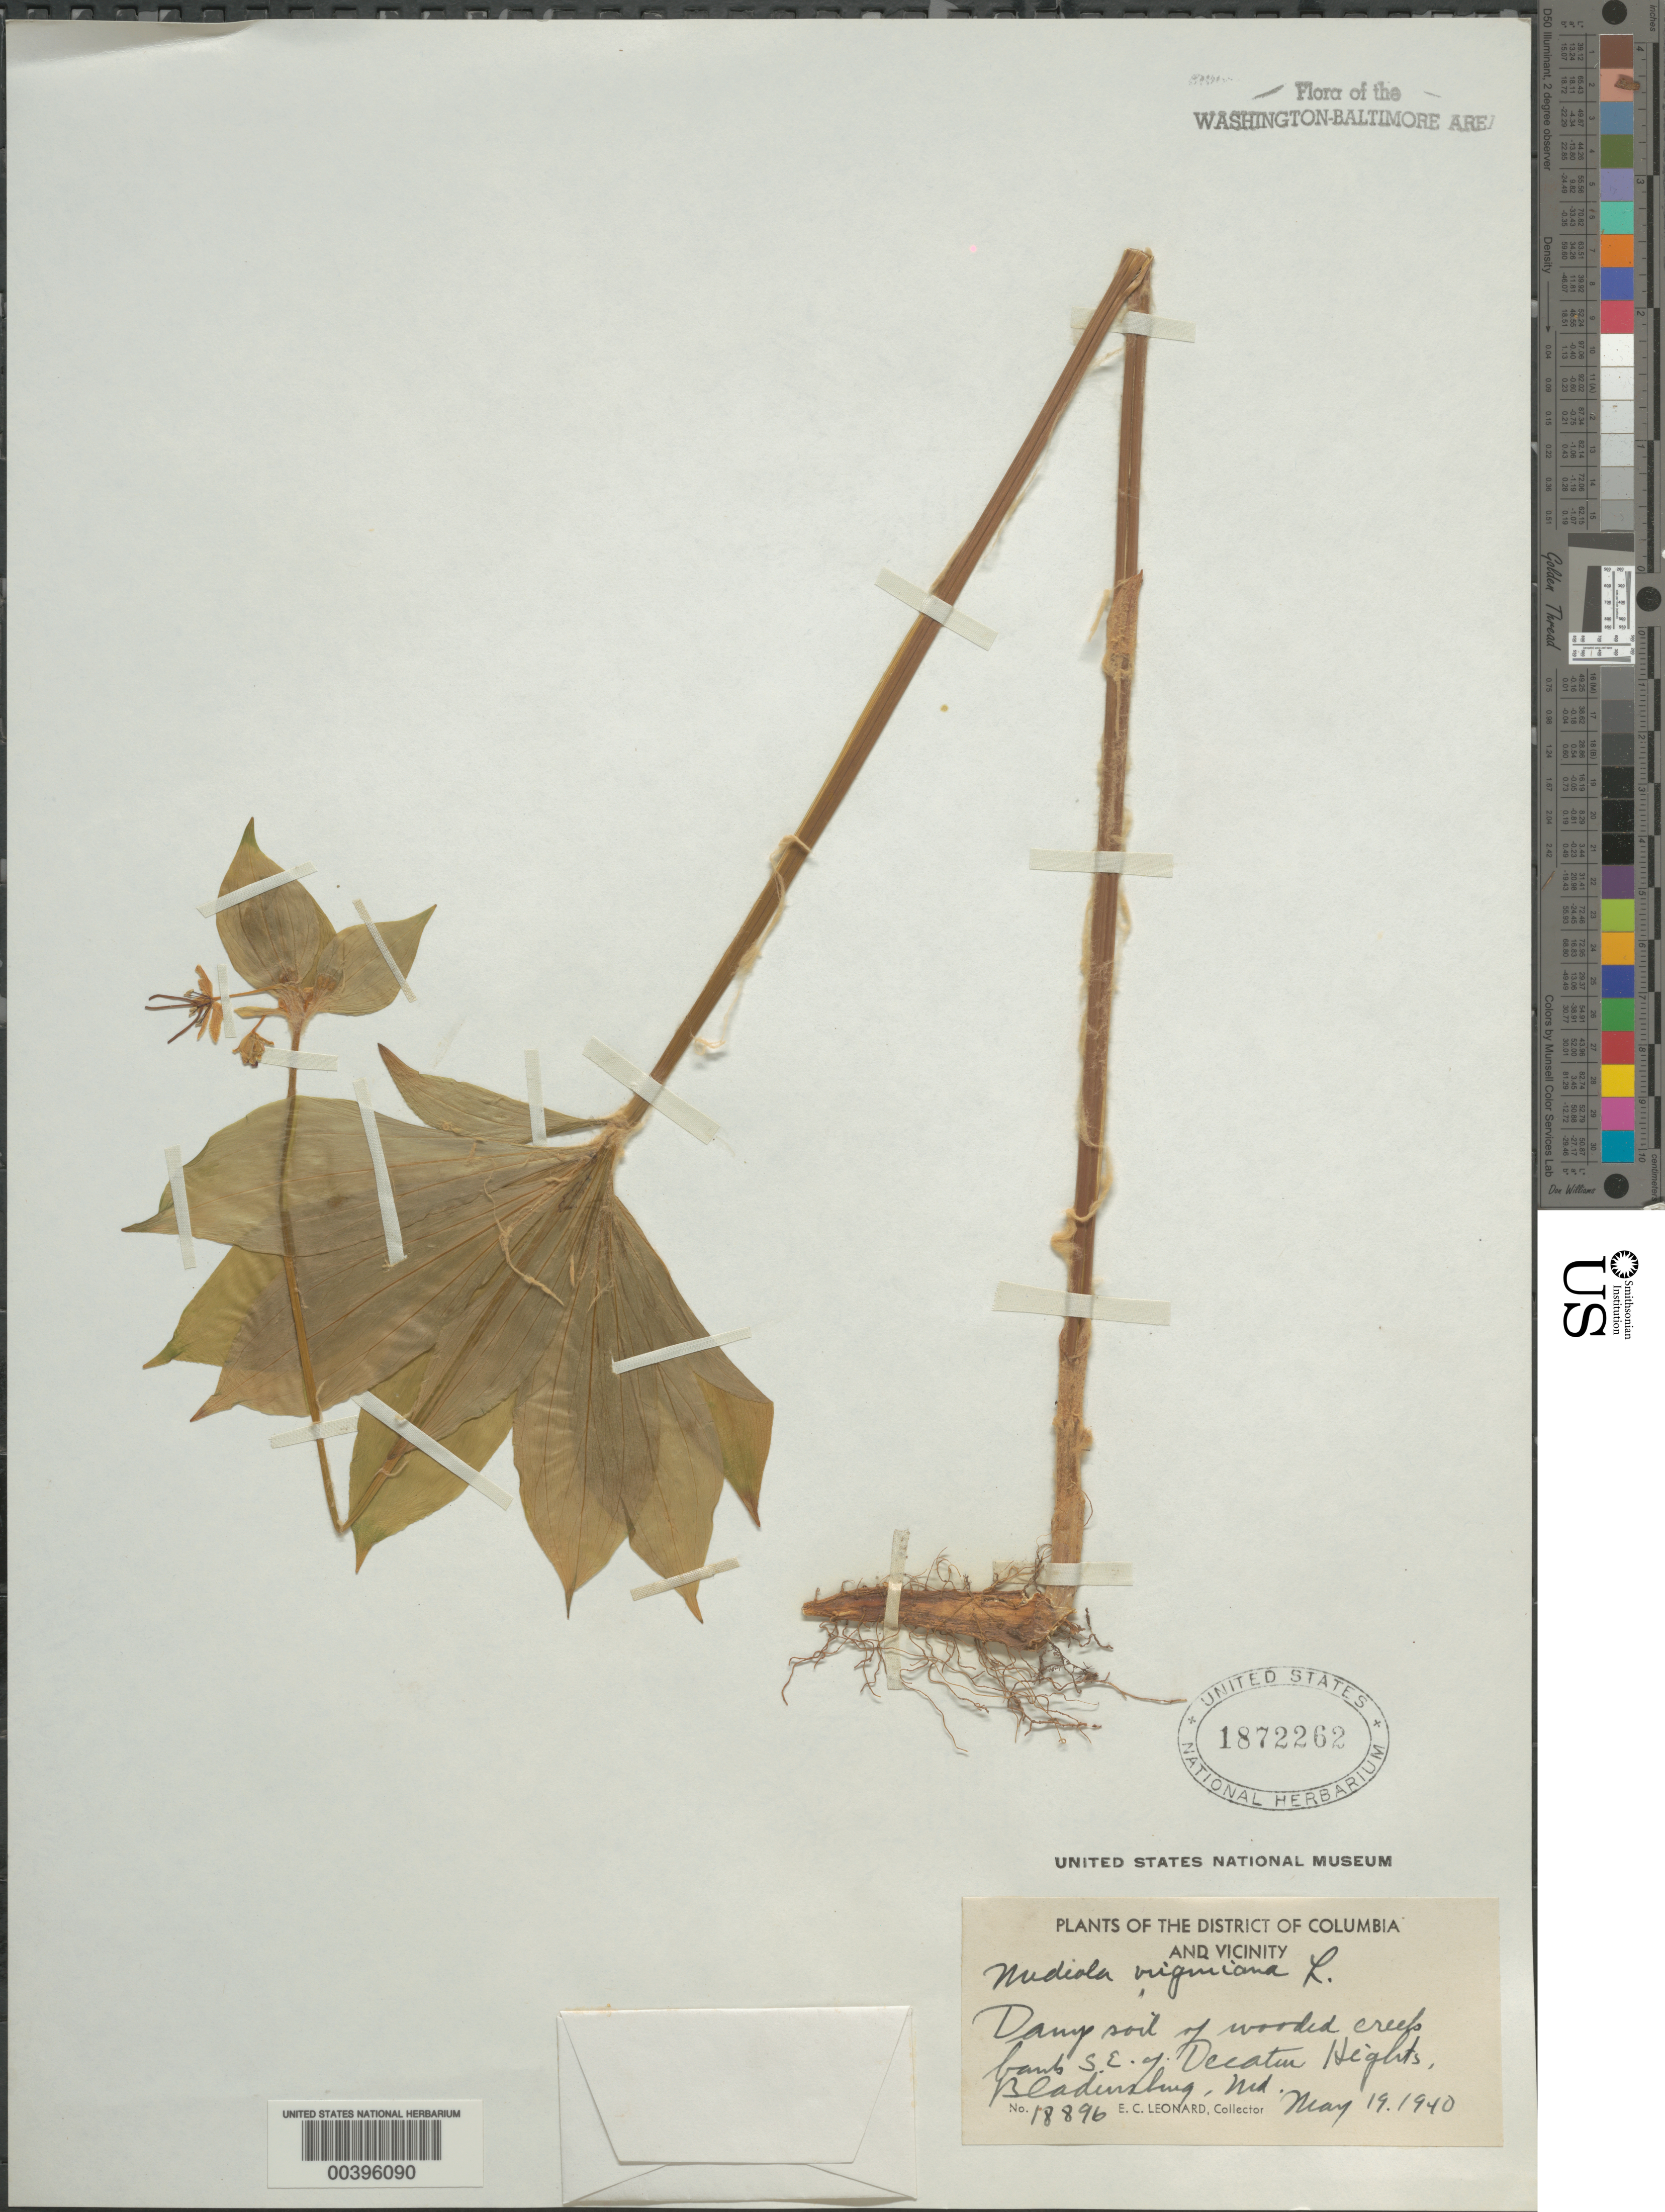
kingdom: Plantae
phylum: Tracheophyta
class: Liliopsida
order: Liliales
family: Liliaceae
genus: Medeola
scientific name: Medeola virginiana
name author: (L.) Desf.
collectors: E. C. Leonard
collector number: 18896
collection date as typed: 19 May 1940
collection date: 1940-05-19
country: United States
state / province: Maryland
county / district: Prince George's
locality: Bladensburg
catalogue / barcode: US 1872262